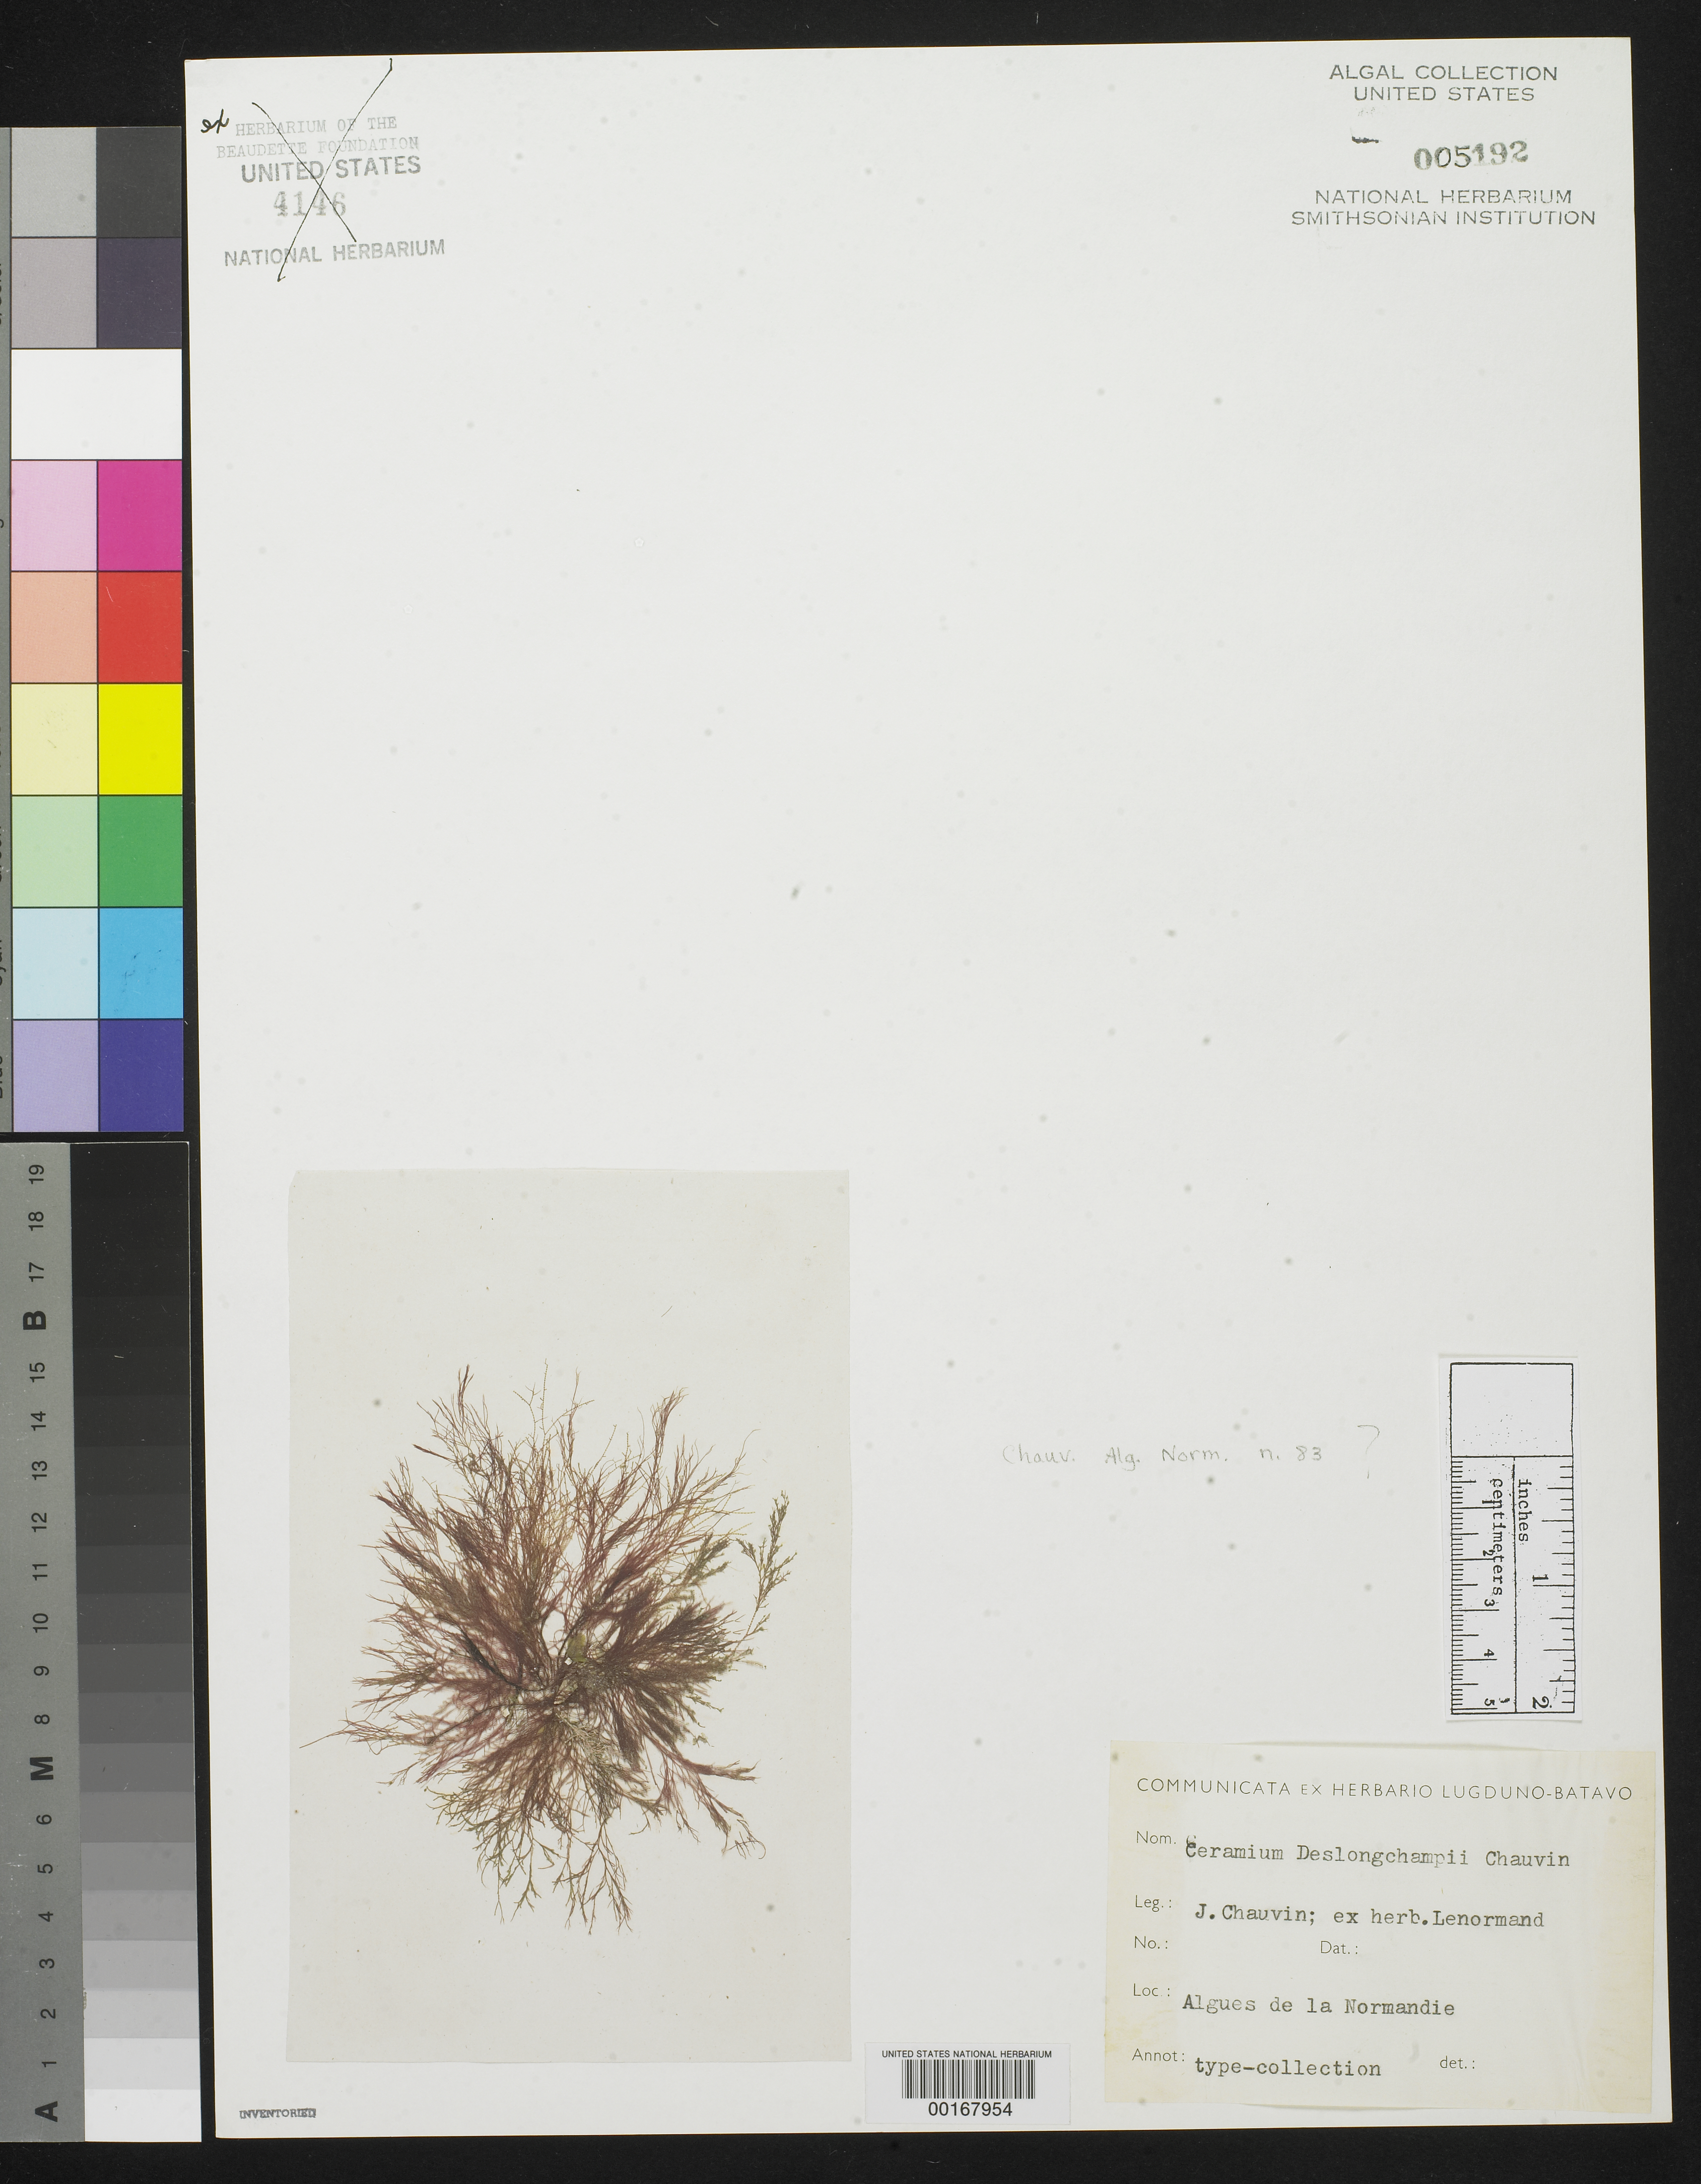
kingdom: Plantae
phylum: Rhodophyta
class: Florideophyceae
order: Ceramiales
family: Ceramiaceae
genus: Ceramium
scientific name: Ceramium deslongchampsii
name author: Chauvin ex Duby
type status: Isotype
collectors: J. Chauvin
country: France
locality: Normandy.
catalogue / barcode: US 5192